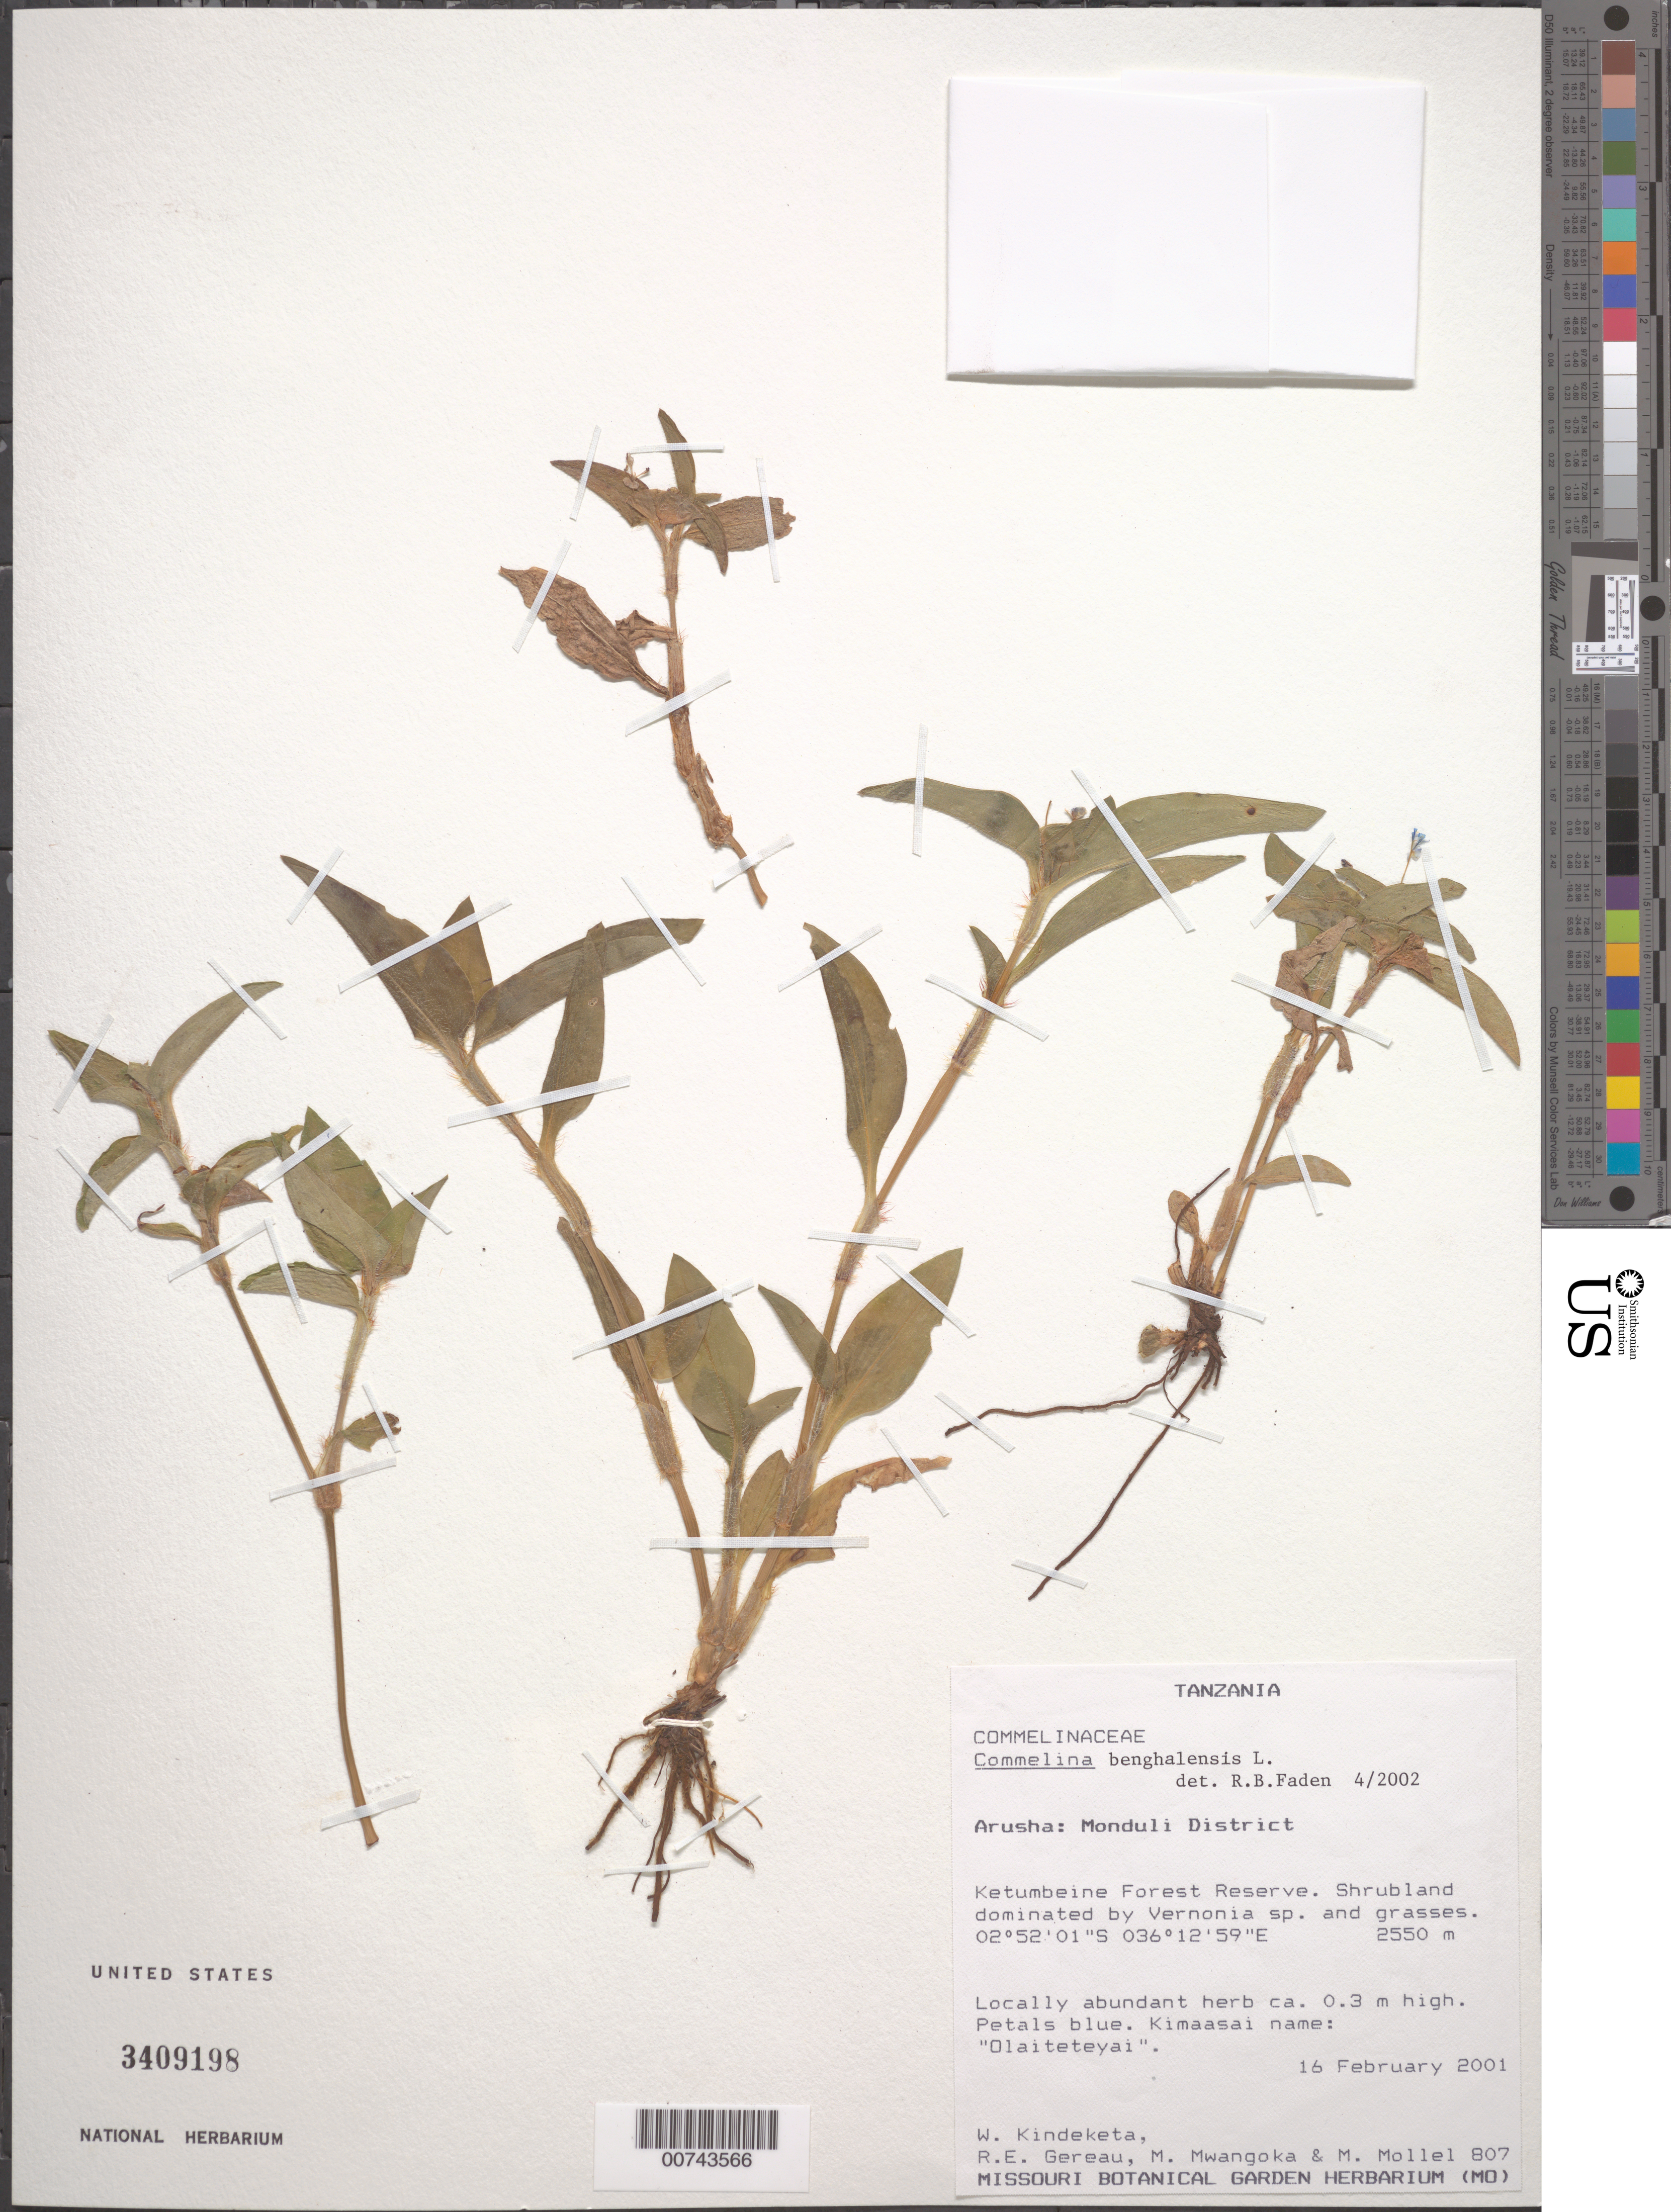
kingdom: Plantae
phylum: Tracheophyta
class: Liliopsida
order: Commelinales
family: Commelinaceae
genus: Commelina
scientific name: Commelina benghalensis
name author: L.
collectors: W. Kindeketa, M. A. Mwangoka, R. E. Gereau & M. Mollel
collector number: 807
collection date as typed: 16 Feb 2001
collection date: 2001-02-16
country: Tanzania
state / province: Arusha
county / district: Monduli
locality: Ketumbeine Forest Reserve.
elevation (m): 2550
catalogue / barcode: US 3409198